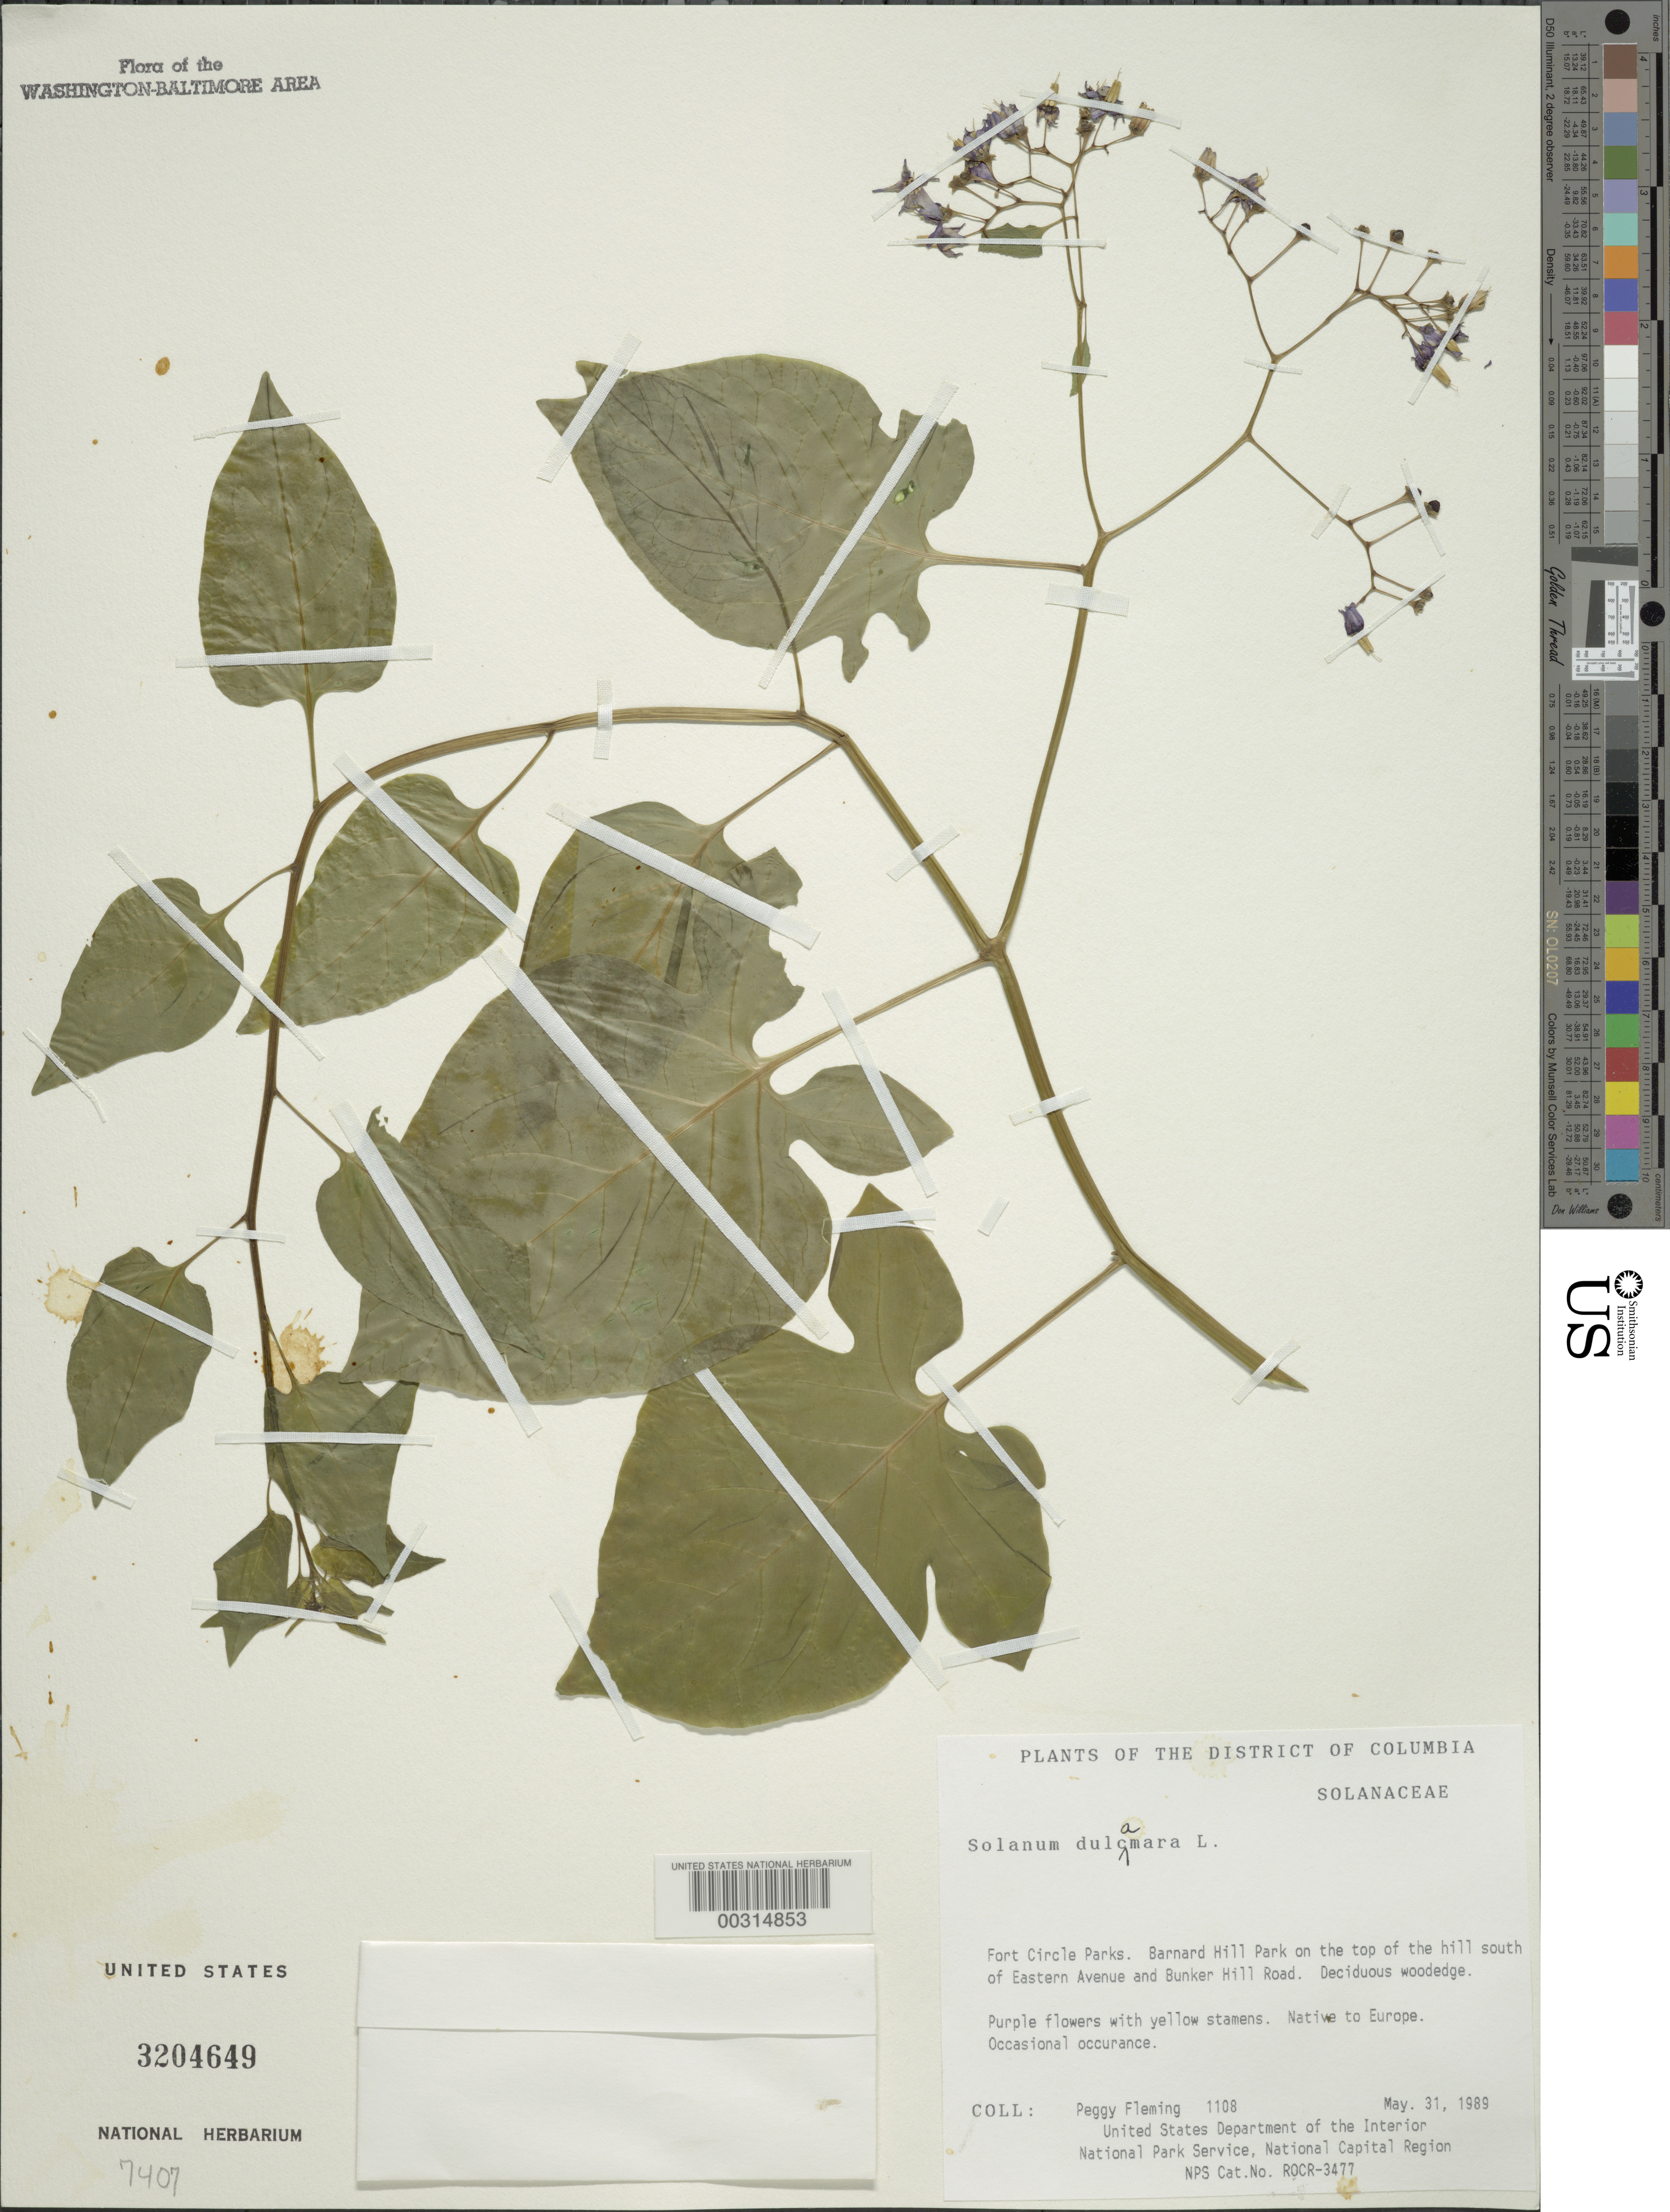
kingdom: Plantae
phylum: Tracheophyta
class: Magnoliopsida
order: Solanales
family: Solanaceae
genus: Solanum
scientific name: Solanum dulcamara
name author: L.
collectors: P. Fleming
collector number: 1108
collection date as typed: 31 May 1989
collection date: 1989-05-31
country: United States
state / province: District of Columbia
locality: Fort Circle Parks, Barnard Hill Park S of Eastern Ave and Bunker Hill Rd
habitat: Deciduous wood edge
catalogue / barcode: US 3204649